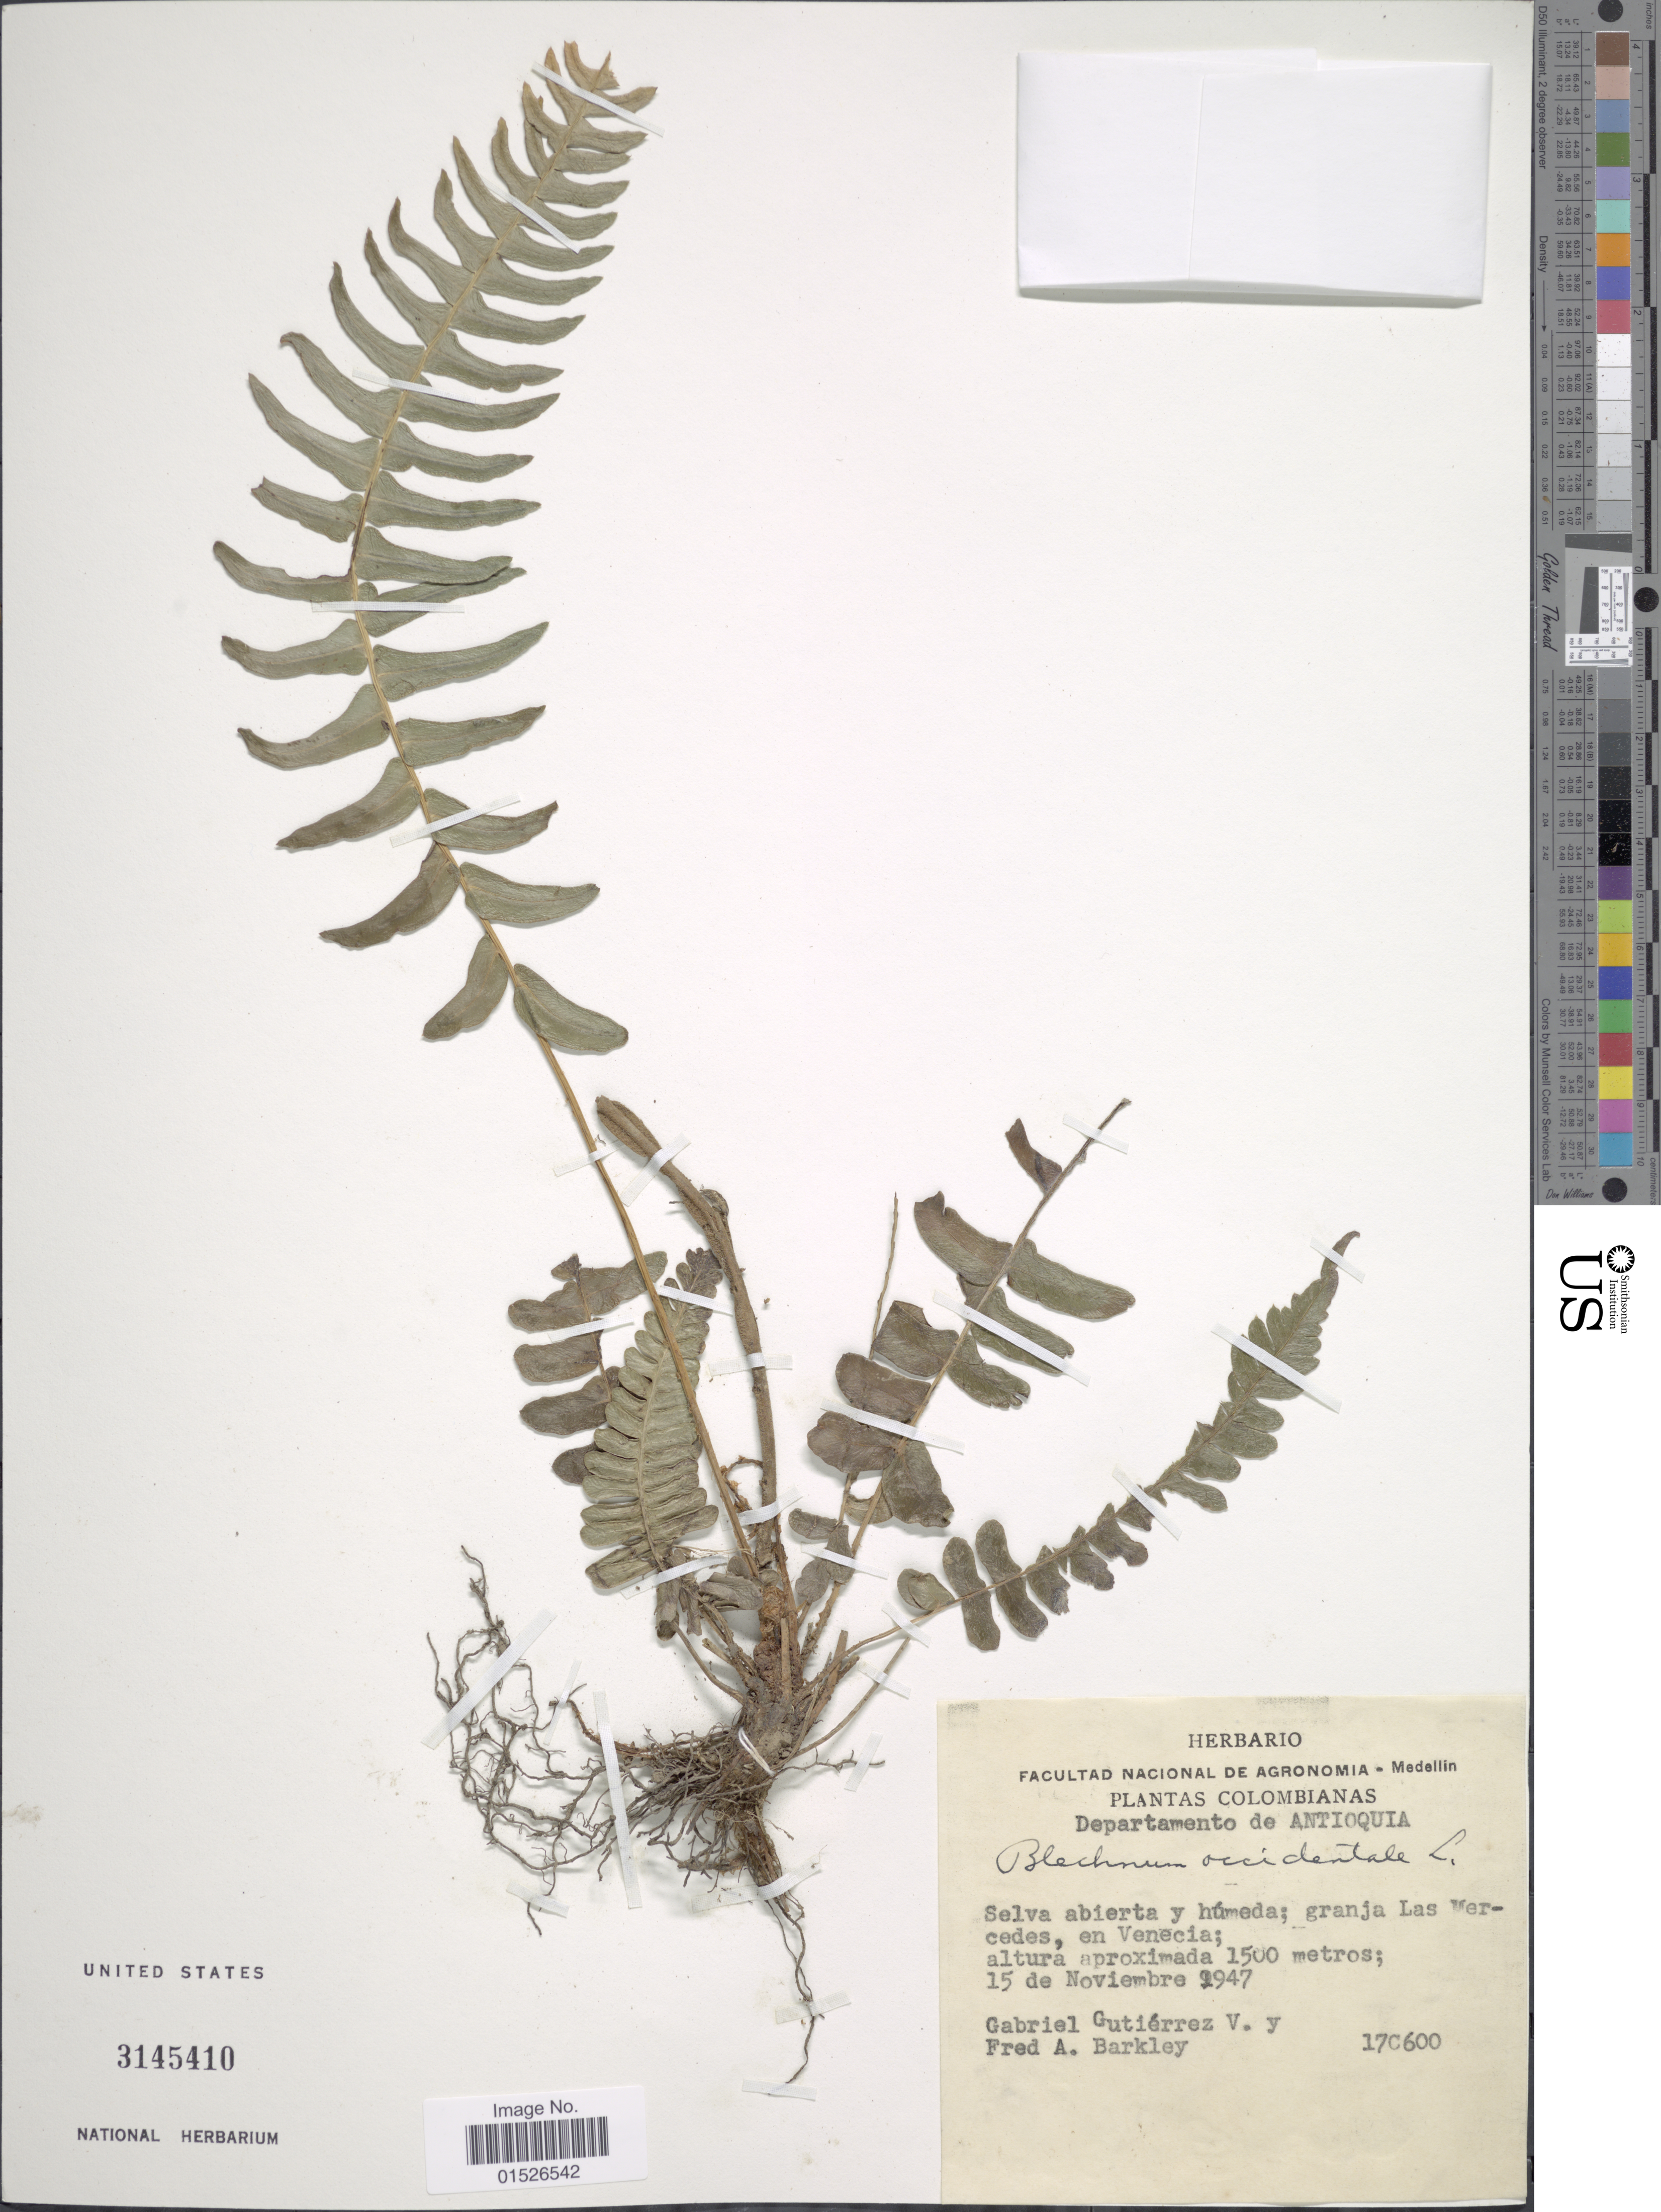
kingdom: Plantae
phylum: Tracheophyta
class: Polypodiopsida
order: Polypodiales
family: Blechnaceae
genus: Blechnum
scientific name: Blechnum occidentale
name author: L.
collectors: G. Gutiérrez V. & F. A. Barkley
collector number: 17C600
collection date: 1947-11-15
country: Colombia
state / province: Antioquia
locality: Colombianas, Departamento de Antioquia, Selva abierta y Humeda; granja Las Mercedes, en Venecia.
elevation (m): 1500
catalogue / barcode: US 3145410